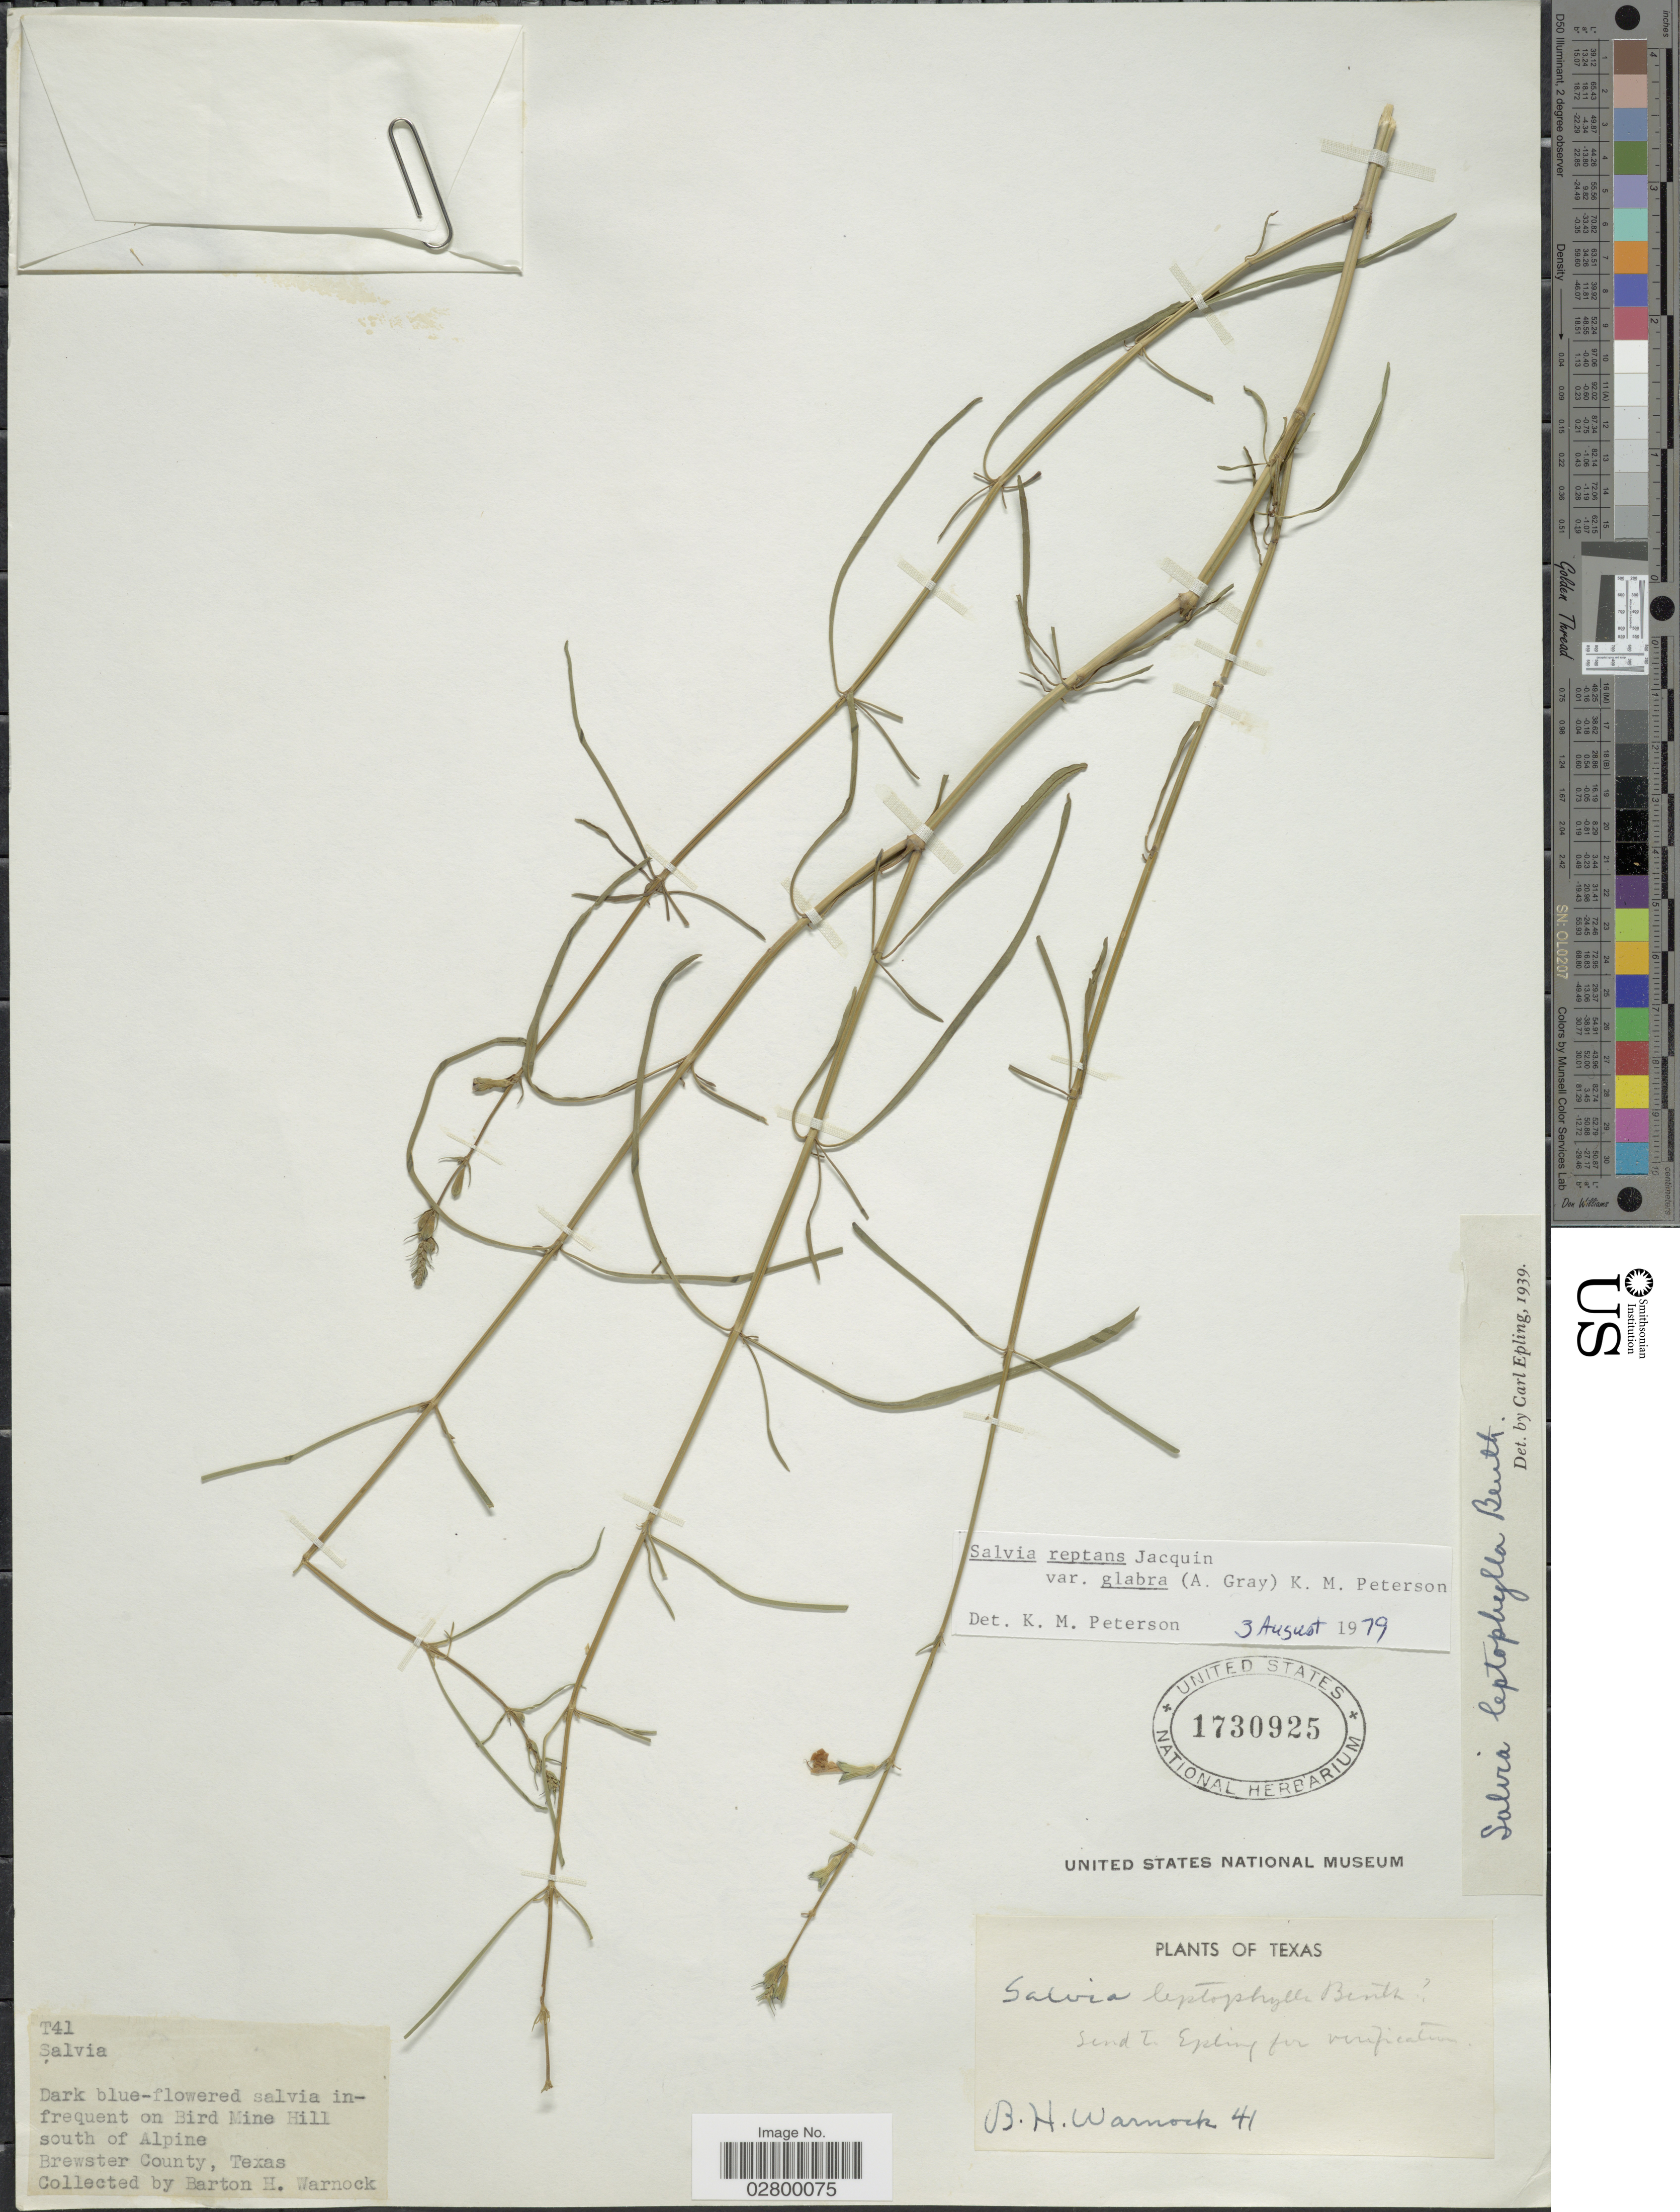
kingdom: Plantae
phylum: Tracheophyta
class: Magnoliopsida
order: Lamiales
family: Lamiaceae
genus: Salvia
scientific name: Salvia reptans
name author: Jacq.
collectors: B. H. Warnock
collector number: T41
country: United States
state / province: Texas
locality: Dark blue-flowered salvia infrequent on Bird Mine Hill south of Alpine. Brewster County.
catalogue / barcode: US 1730925